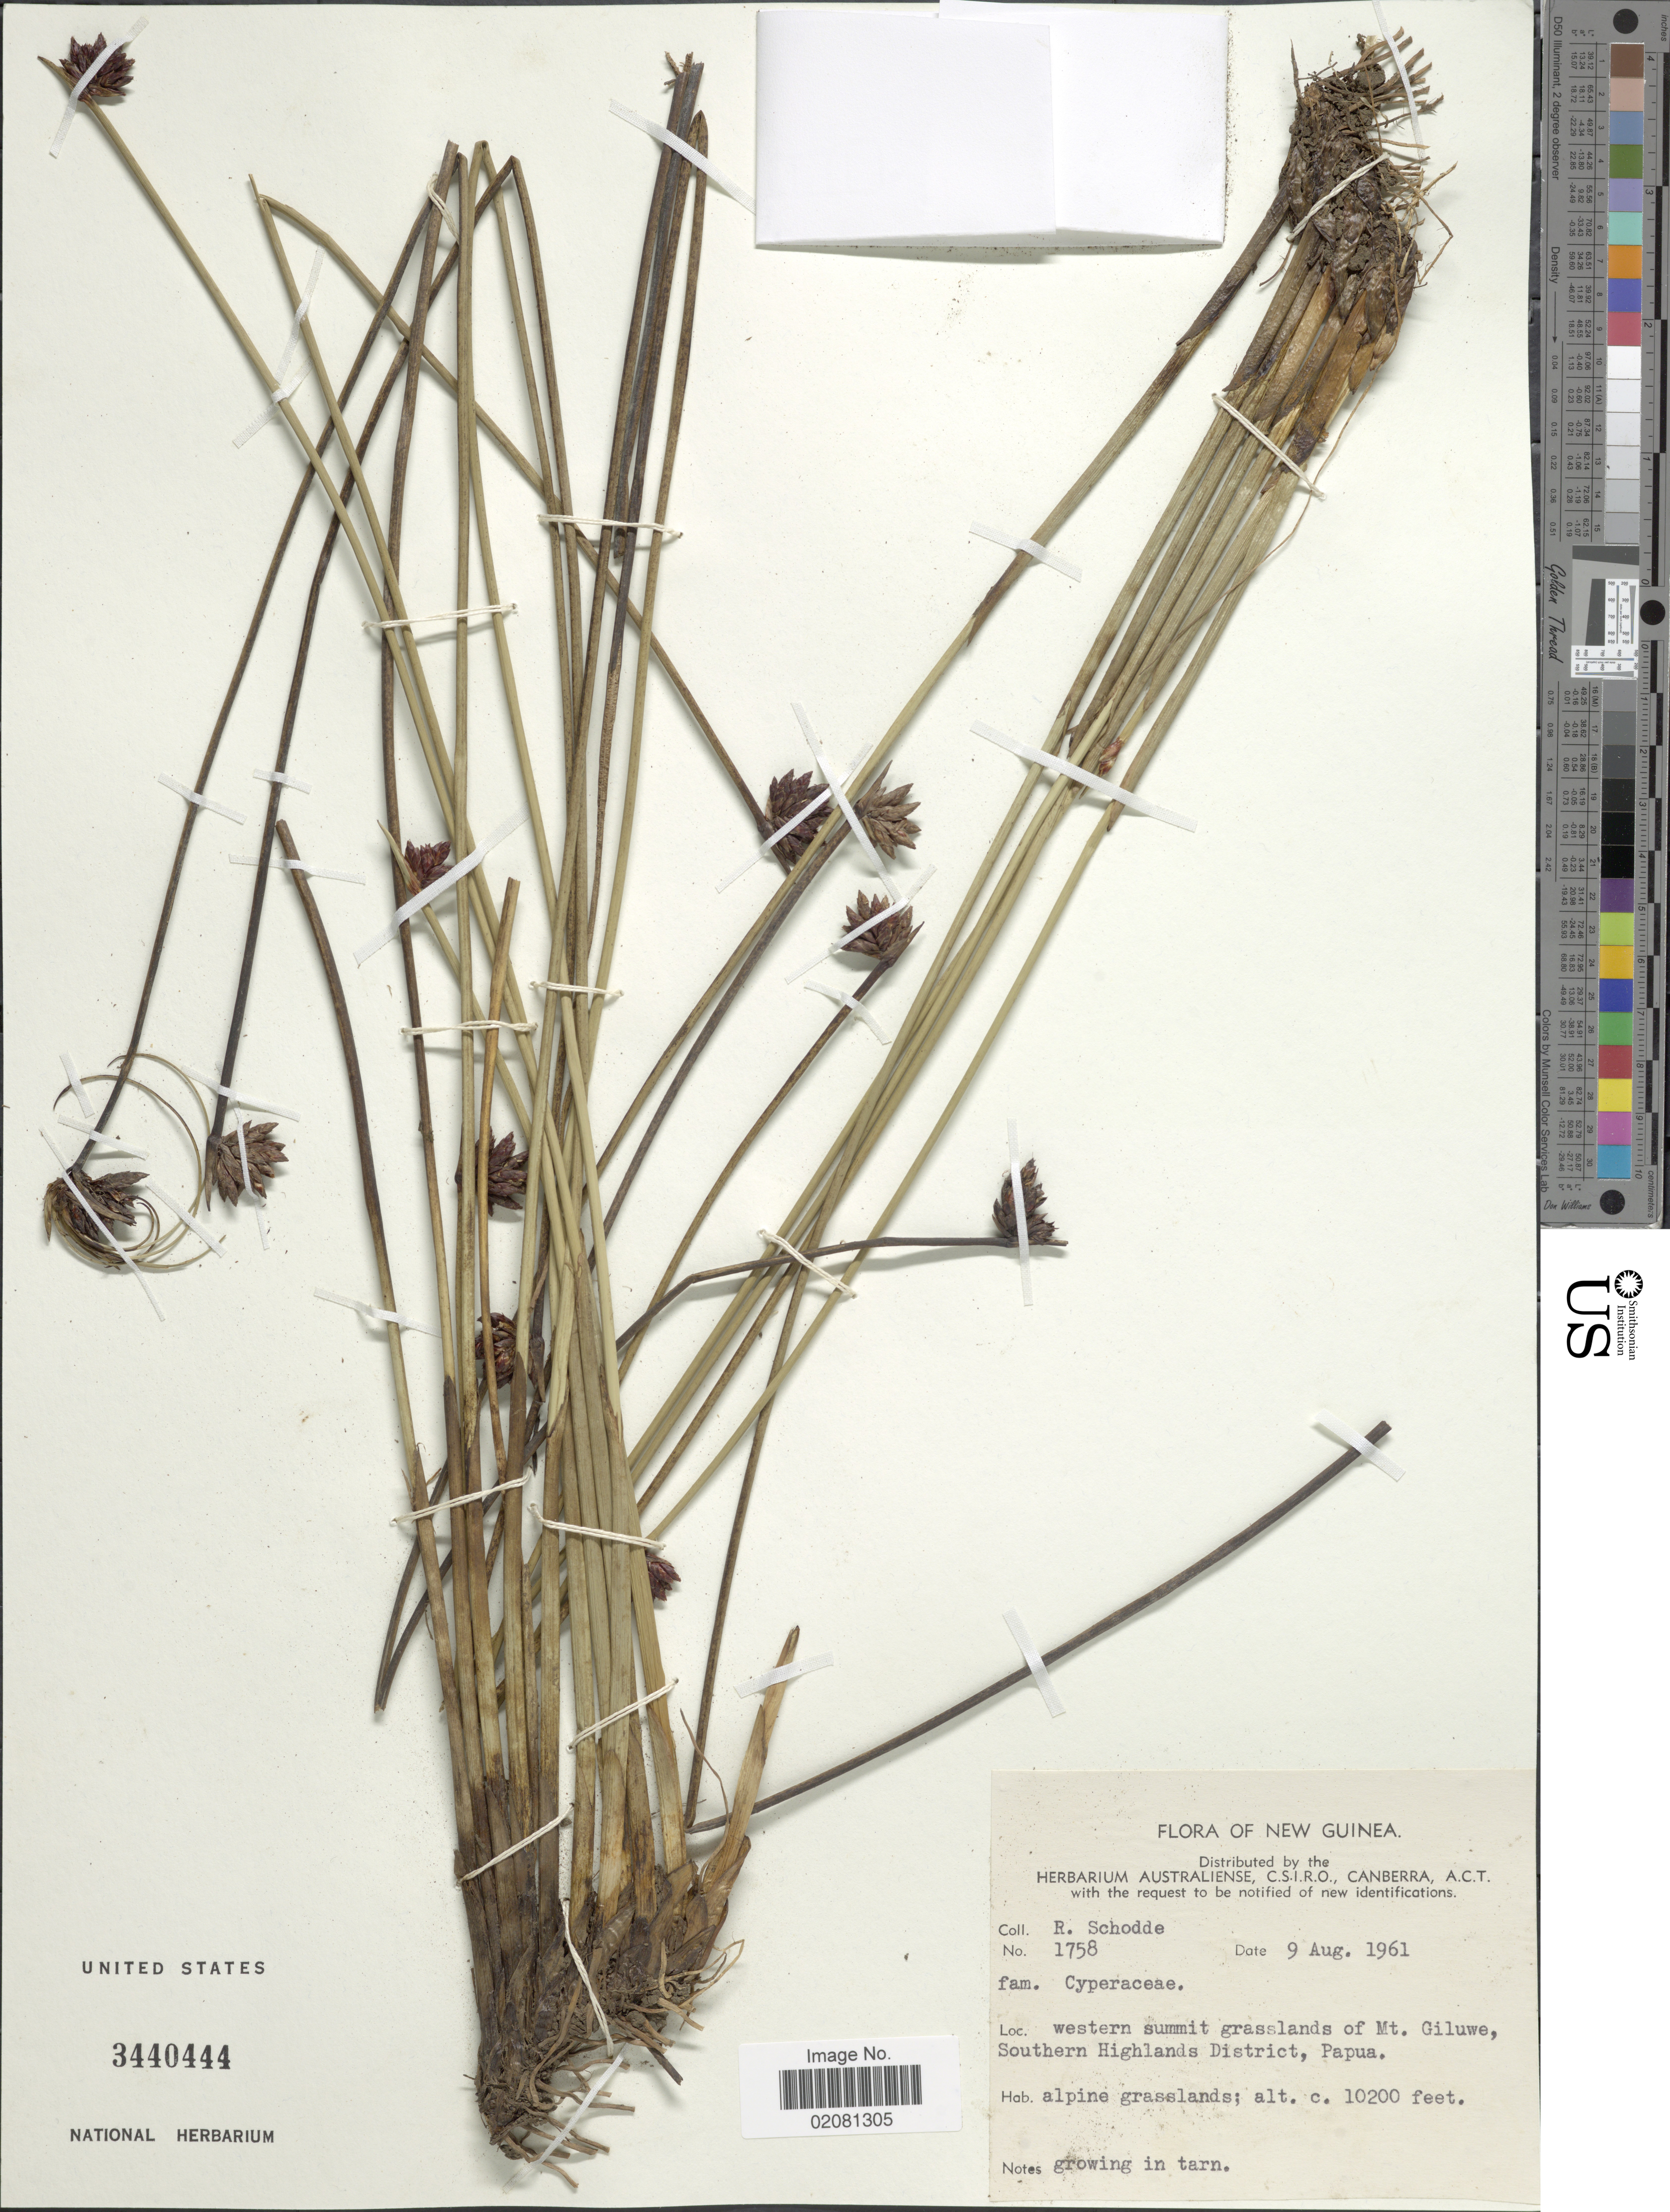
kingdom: Plantae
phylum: Tracheophyta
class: Liliopsida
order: Poales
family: Cyperaceae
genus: Schoenoplectus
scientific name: Schoenoplectus clemensiae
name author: (Kük.) G.C. Tucker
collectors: R. Schodde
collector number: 1758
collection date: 1961-08-09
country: Papua New Guinea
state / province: Southern Highlands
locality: Western summit grasslands of Mt. Giluwe, Papua.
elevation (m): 3109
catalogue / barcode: US 3440444